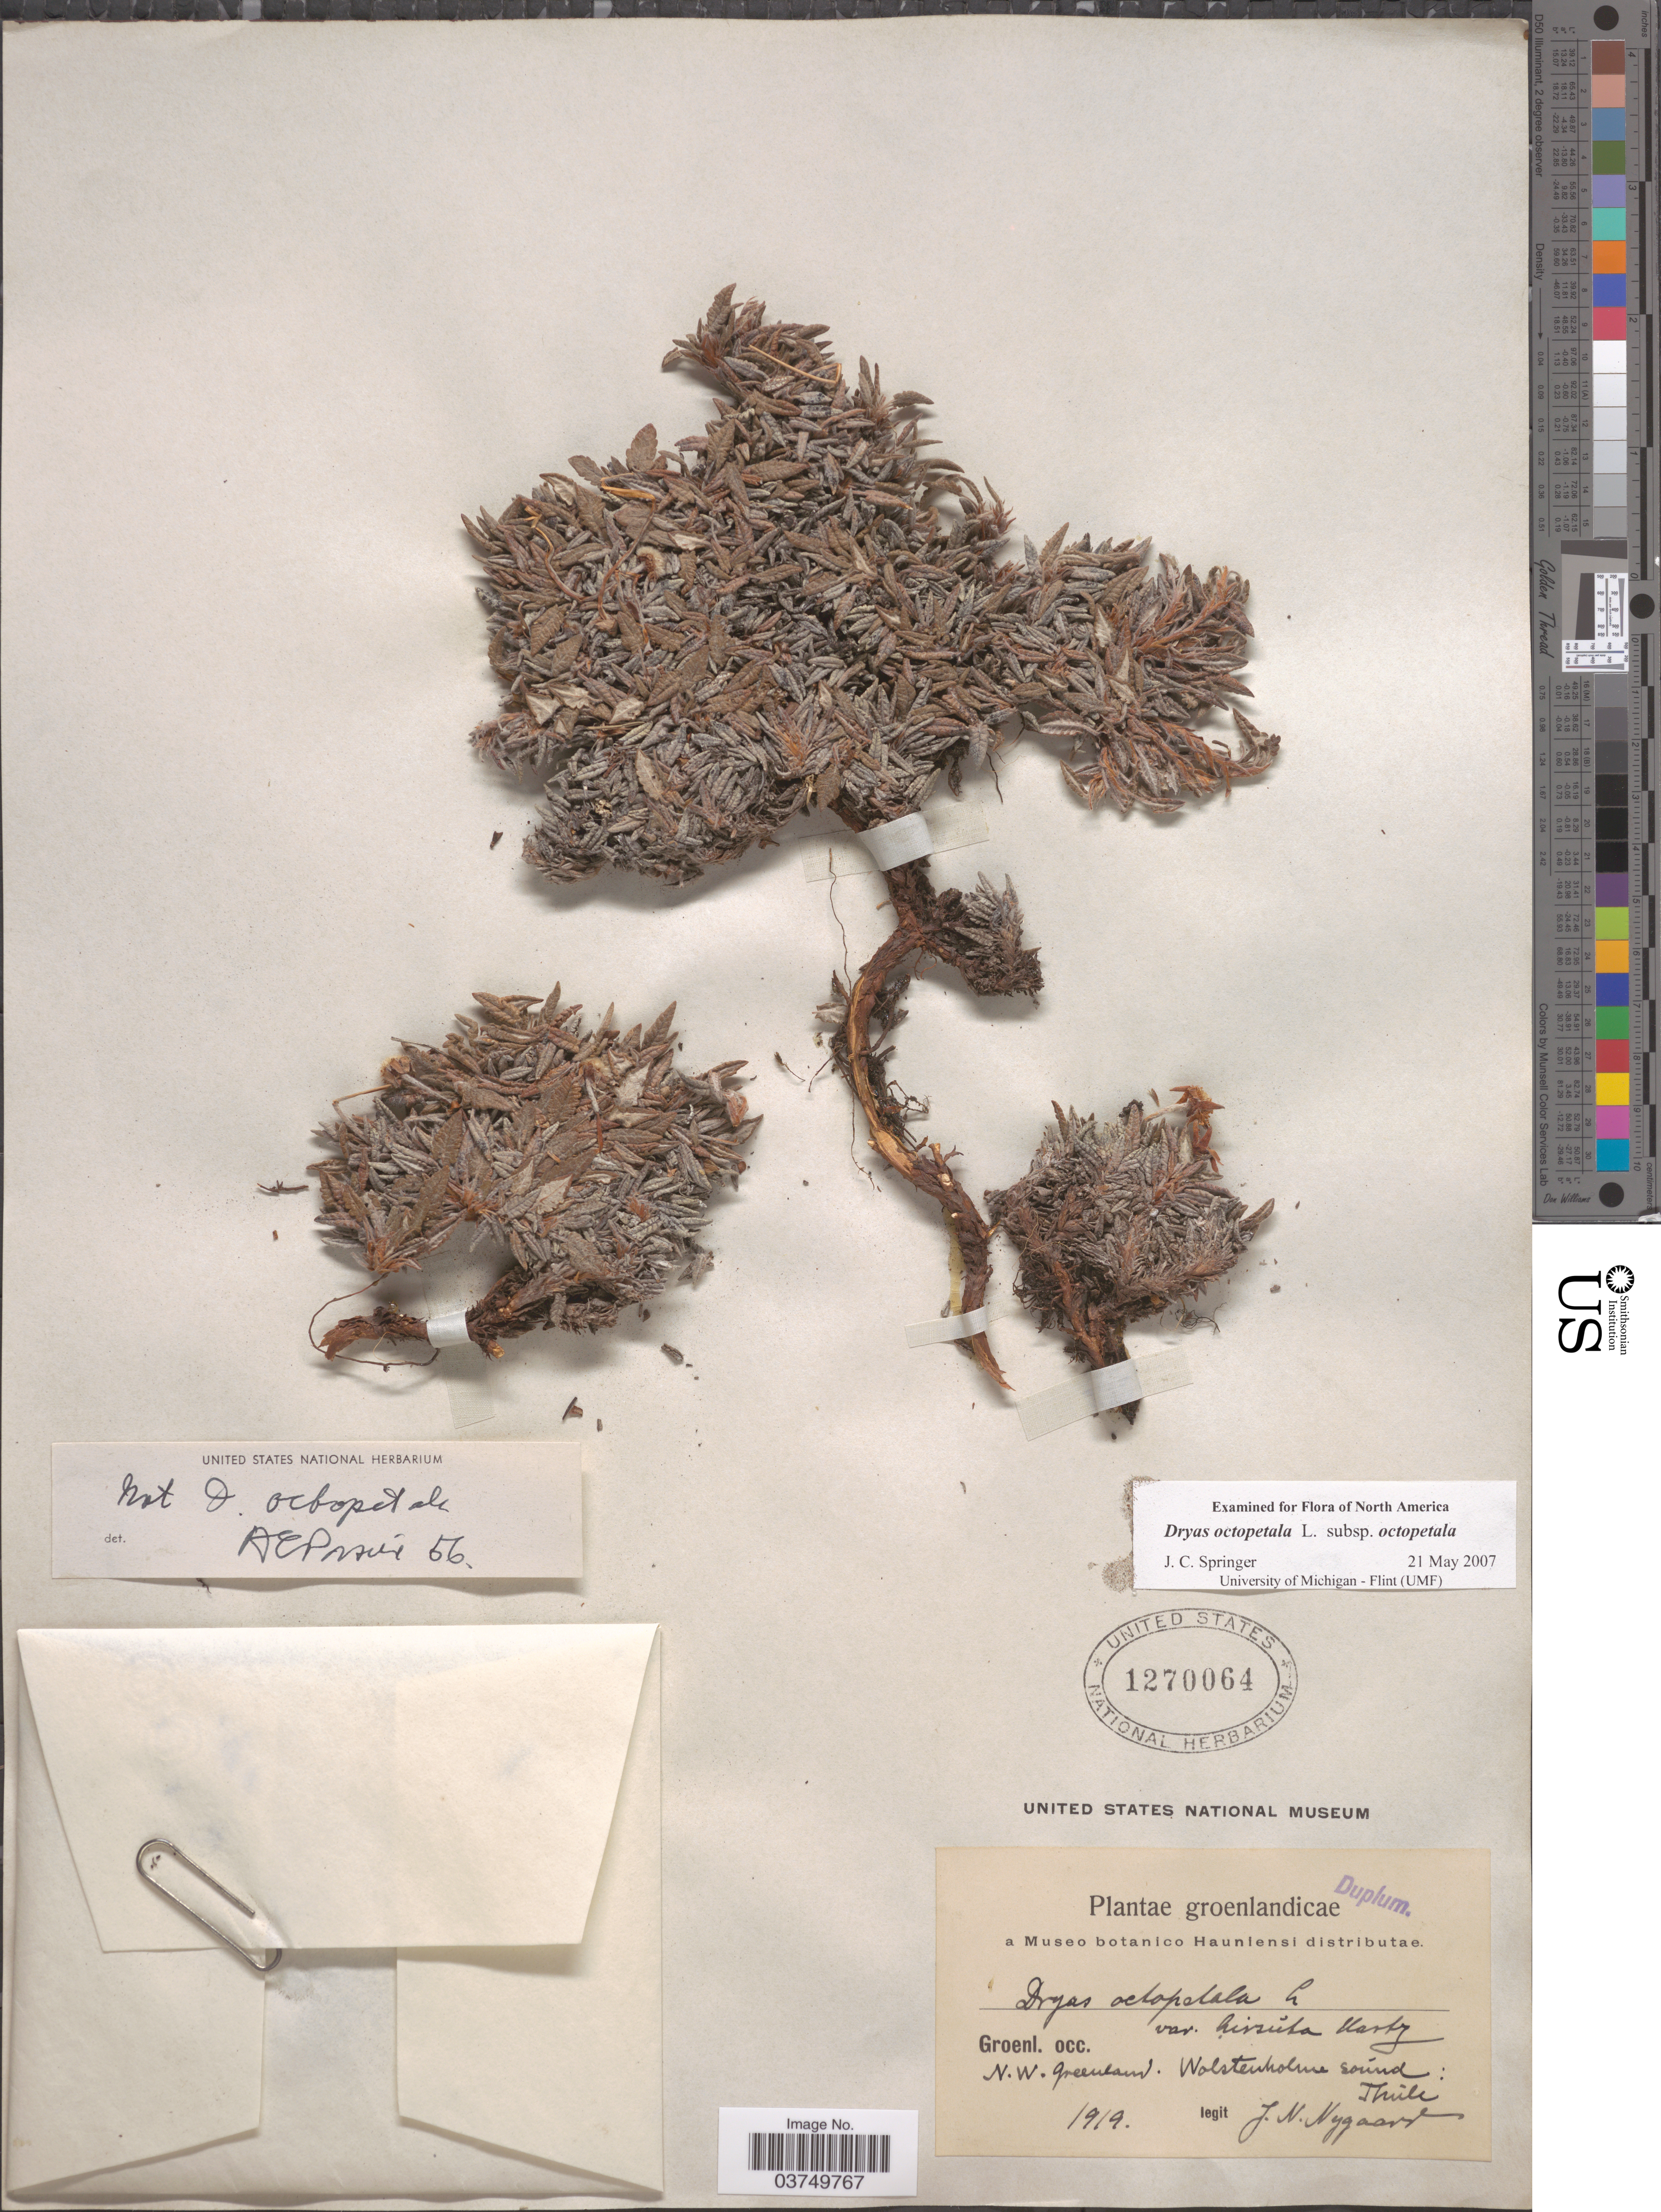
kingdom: Plantae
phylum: Tracheophyta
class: Magnoliopsida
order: Rosales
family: Rosaceae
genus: Dryas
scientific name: Dryas octopetala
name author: L.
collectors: J. Nygaard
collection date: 1919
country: Greenland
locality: Groenl. occ. N.W. Greenland. Wolstenholme Sound: Thüle.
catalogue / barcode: US 1270064